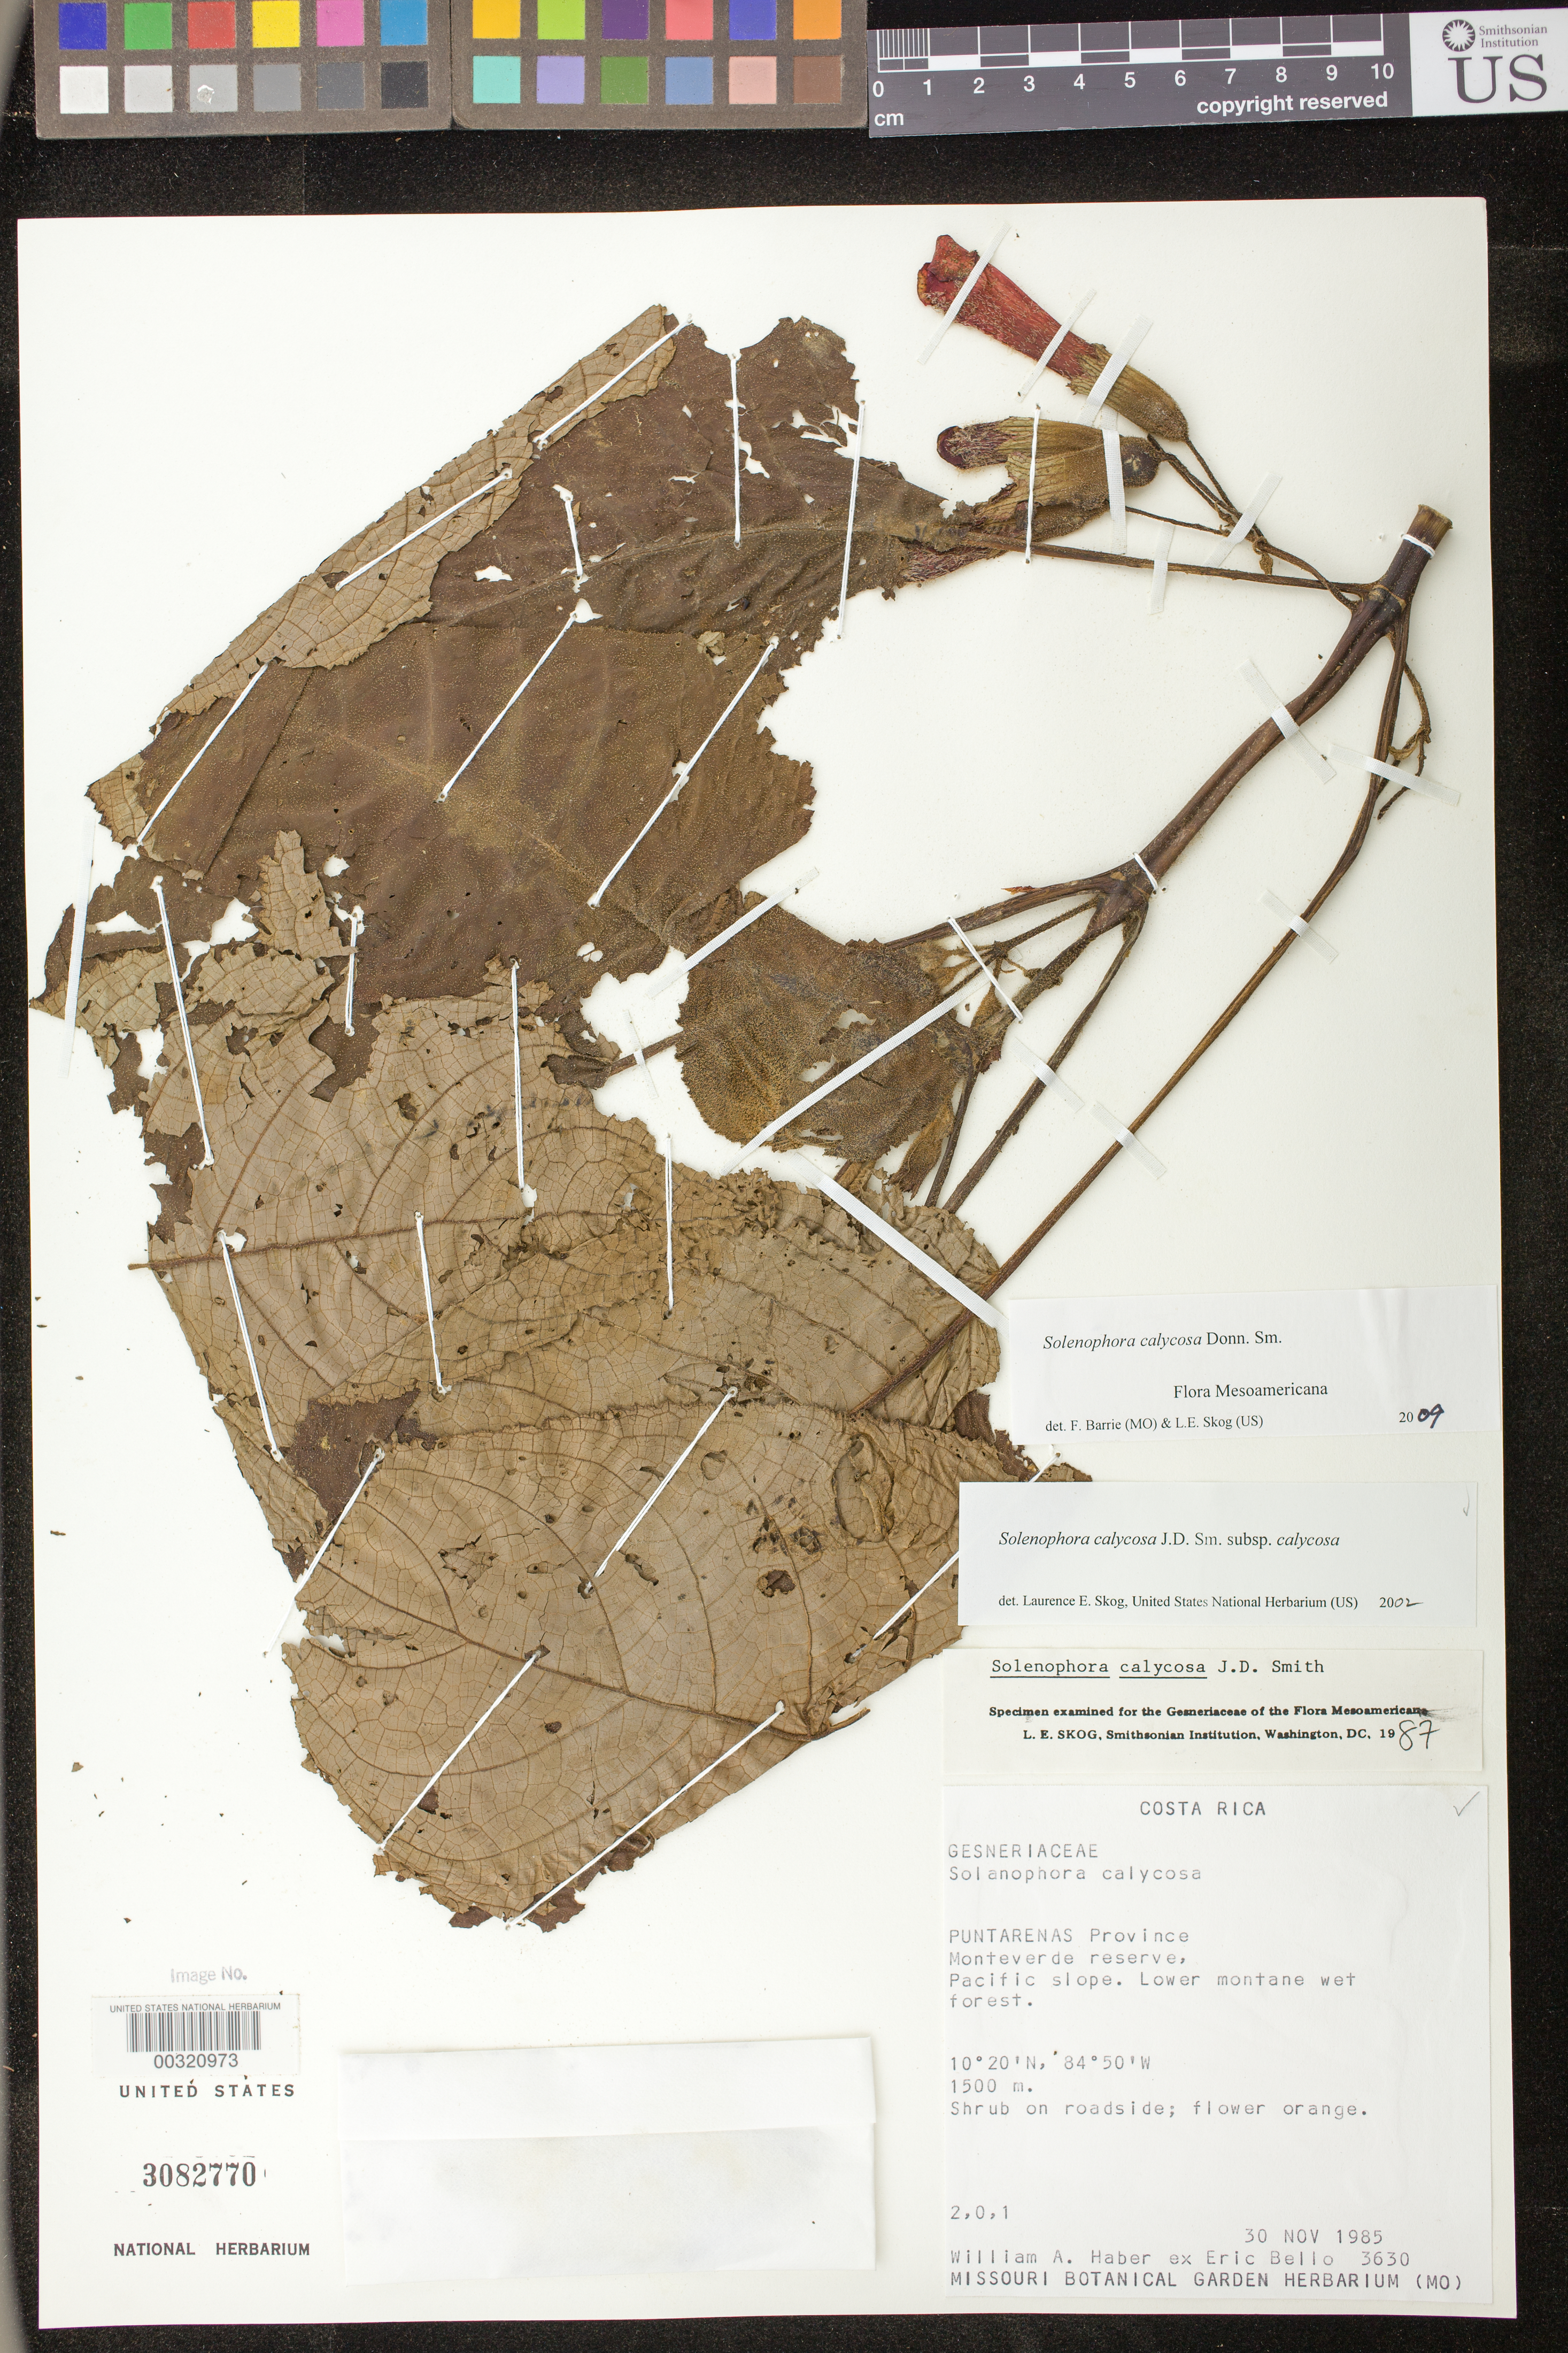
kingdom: Plantae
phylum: Tracheophyta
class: Magnoliopsida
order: Lamiales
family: Gesneriaceae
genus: Solenophora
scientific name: Solenophora calycosa Donn. Sm. subsp. calycosa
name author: (Donn. Sm.) Donn. Sm.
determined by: Skog, Laurence E.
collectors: W. A. Haber & E. Bello C.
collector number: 3630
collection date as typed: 30 Nov 1985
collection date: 1985-11-30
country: Costa Rica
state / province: Puntarenas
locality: Monteverde Reserve, Pacific slope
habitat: Lower montane wet forest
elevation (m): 1500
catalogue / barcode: US 3082770